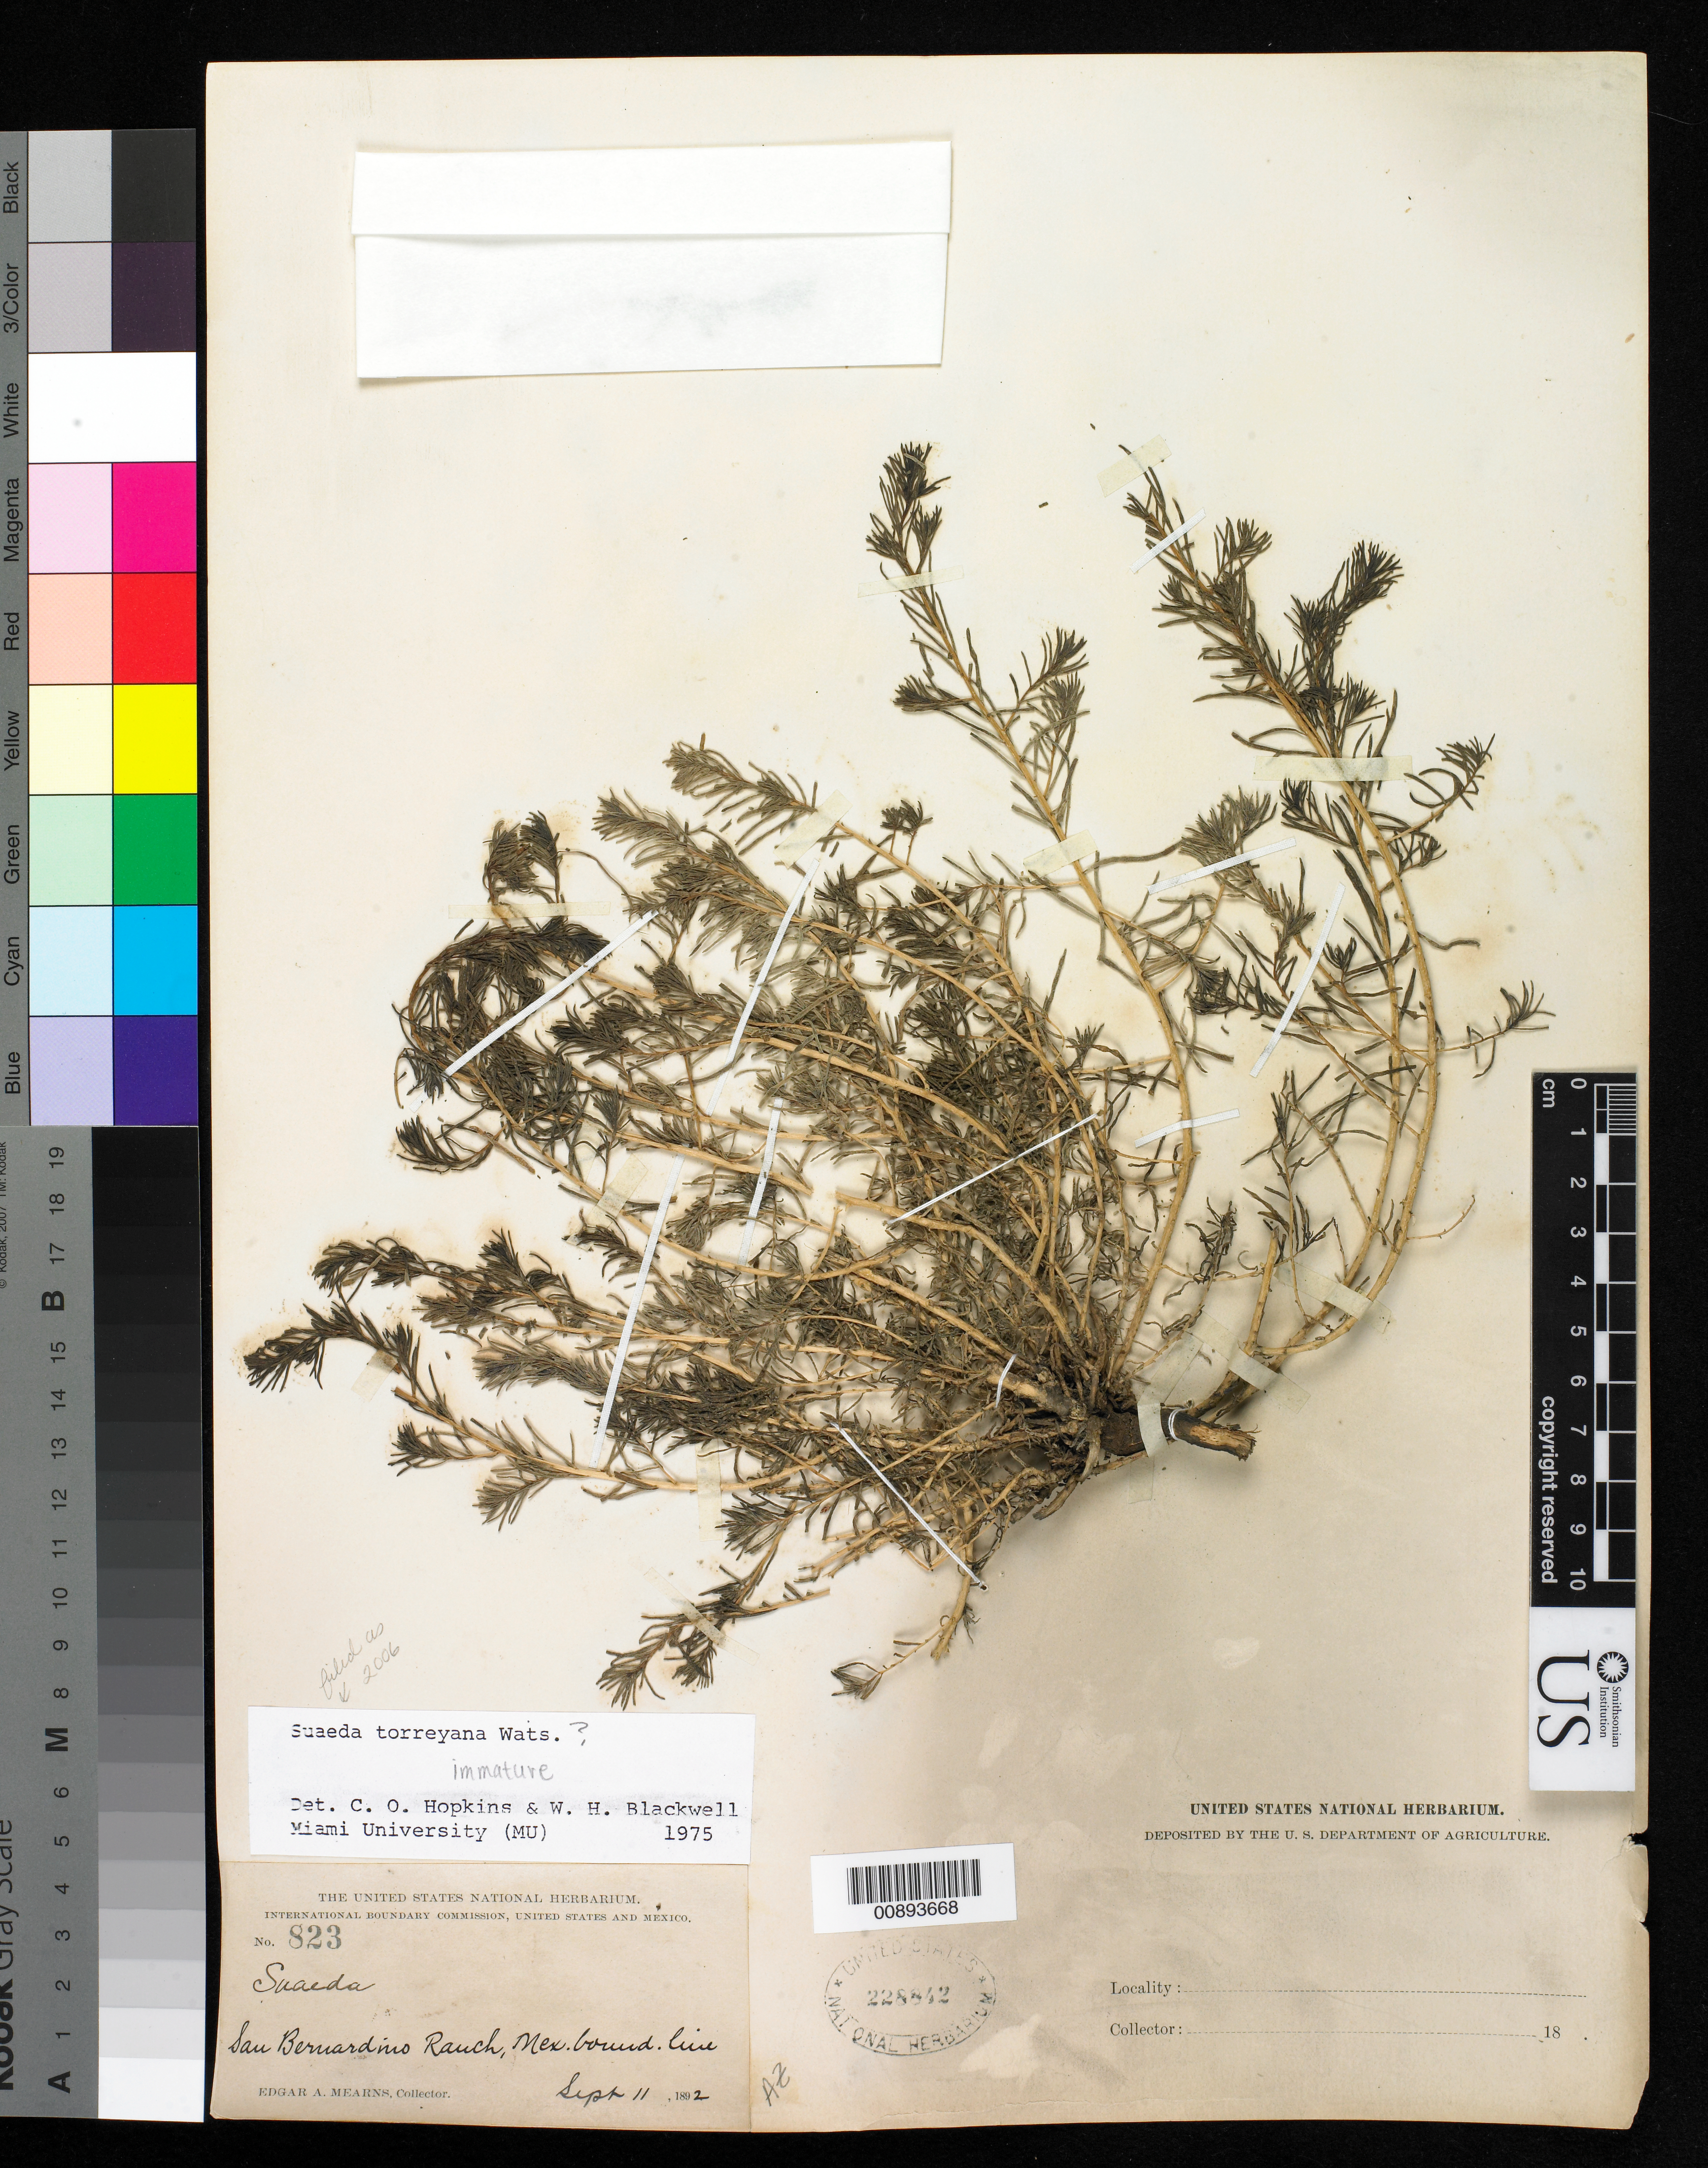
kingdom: Plantae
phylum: Tracheophyta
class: Magnoliopsida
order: Caryophyllales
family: Amaranthaceae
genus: Suaeda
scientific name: Suaeda torreyana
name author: S. Watson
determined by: Hopkins, C. O.; Blackwell, W. H.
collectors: E. A. Mearns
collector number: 823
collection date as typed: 11 Sep 1892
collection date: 1892-09-11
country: United States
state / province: Arizona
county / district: Cochise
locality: San Bernardino Ranch, Mexican Boundary Line.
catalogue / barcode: US 228842